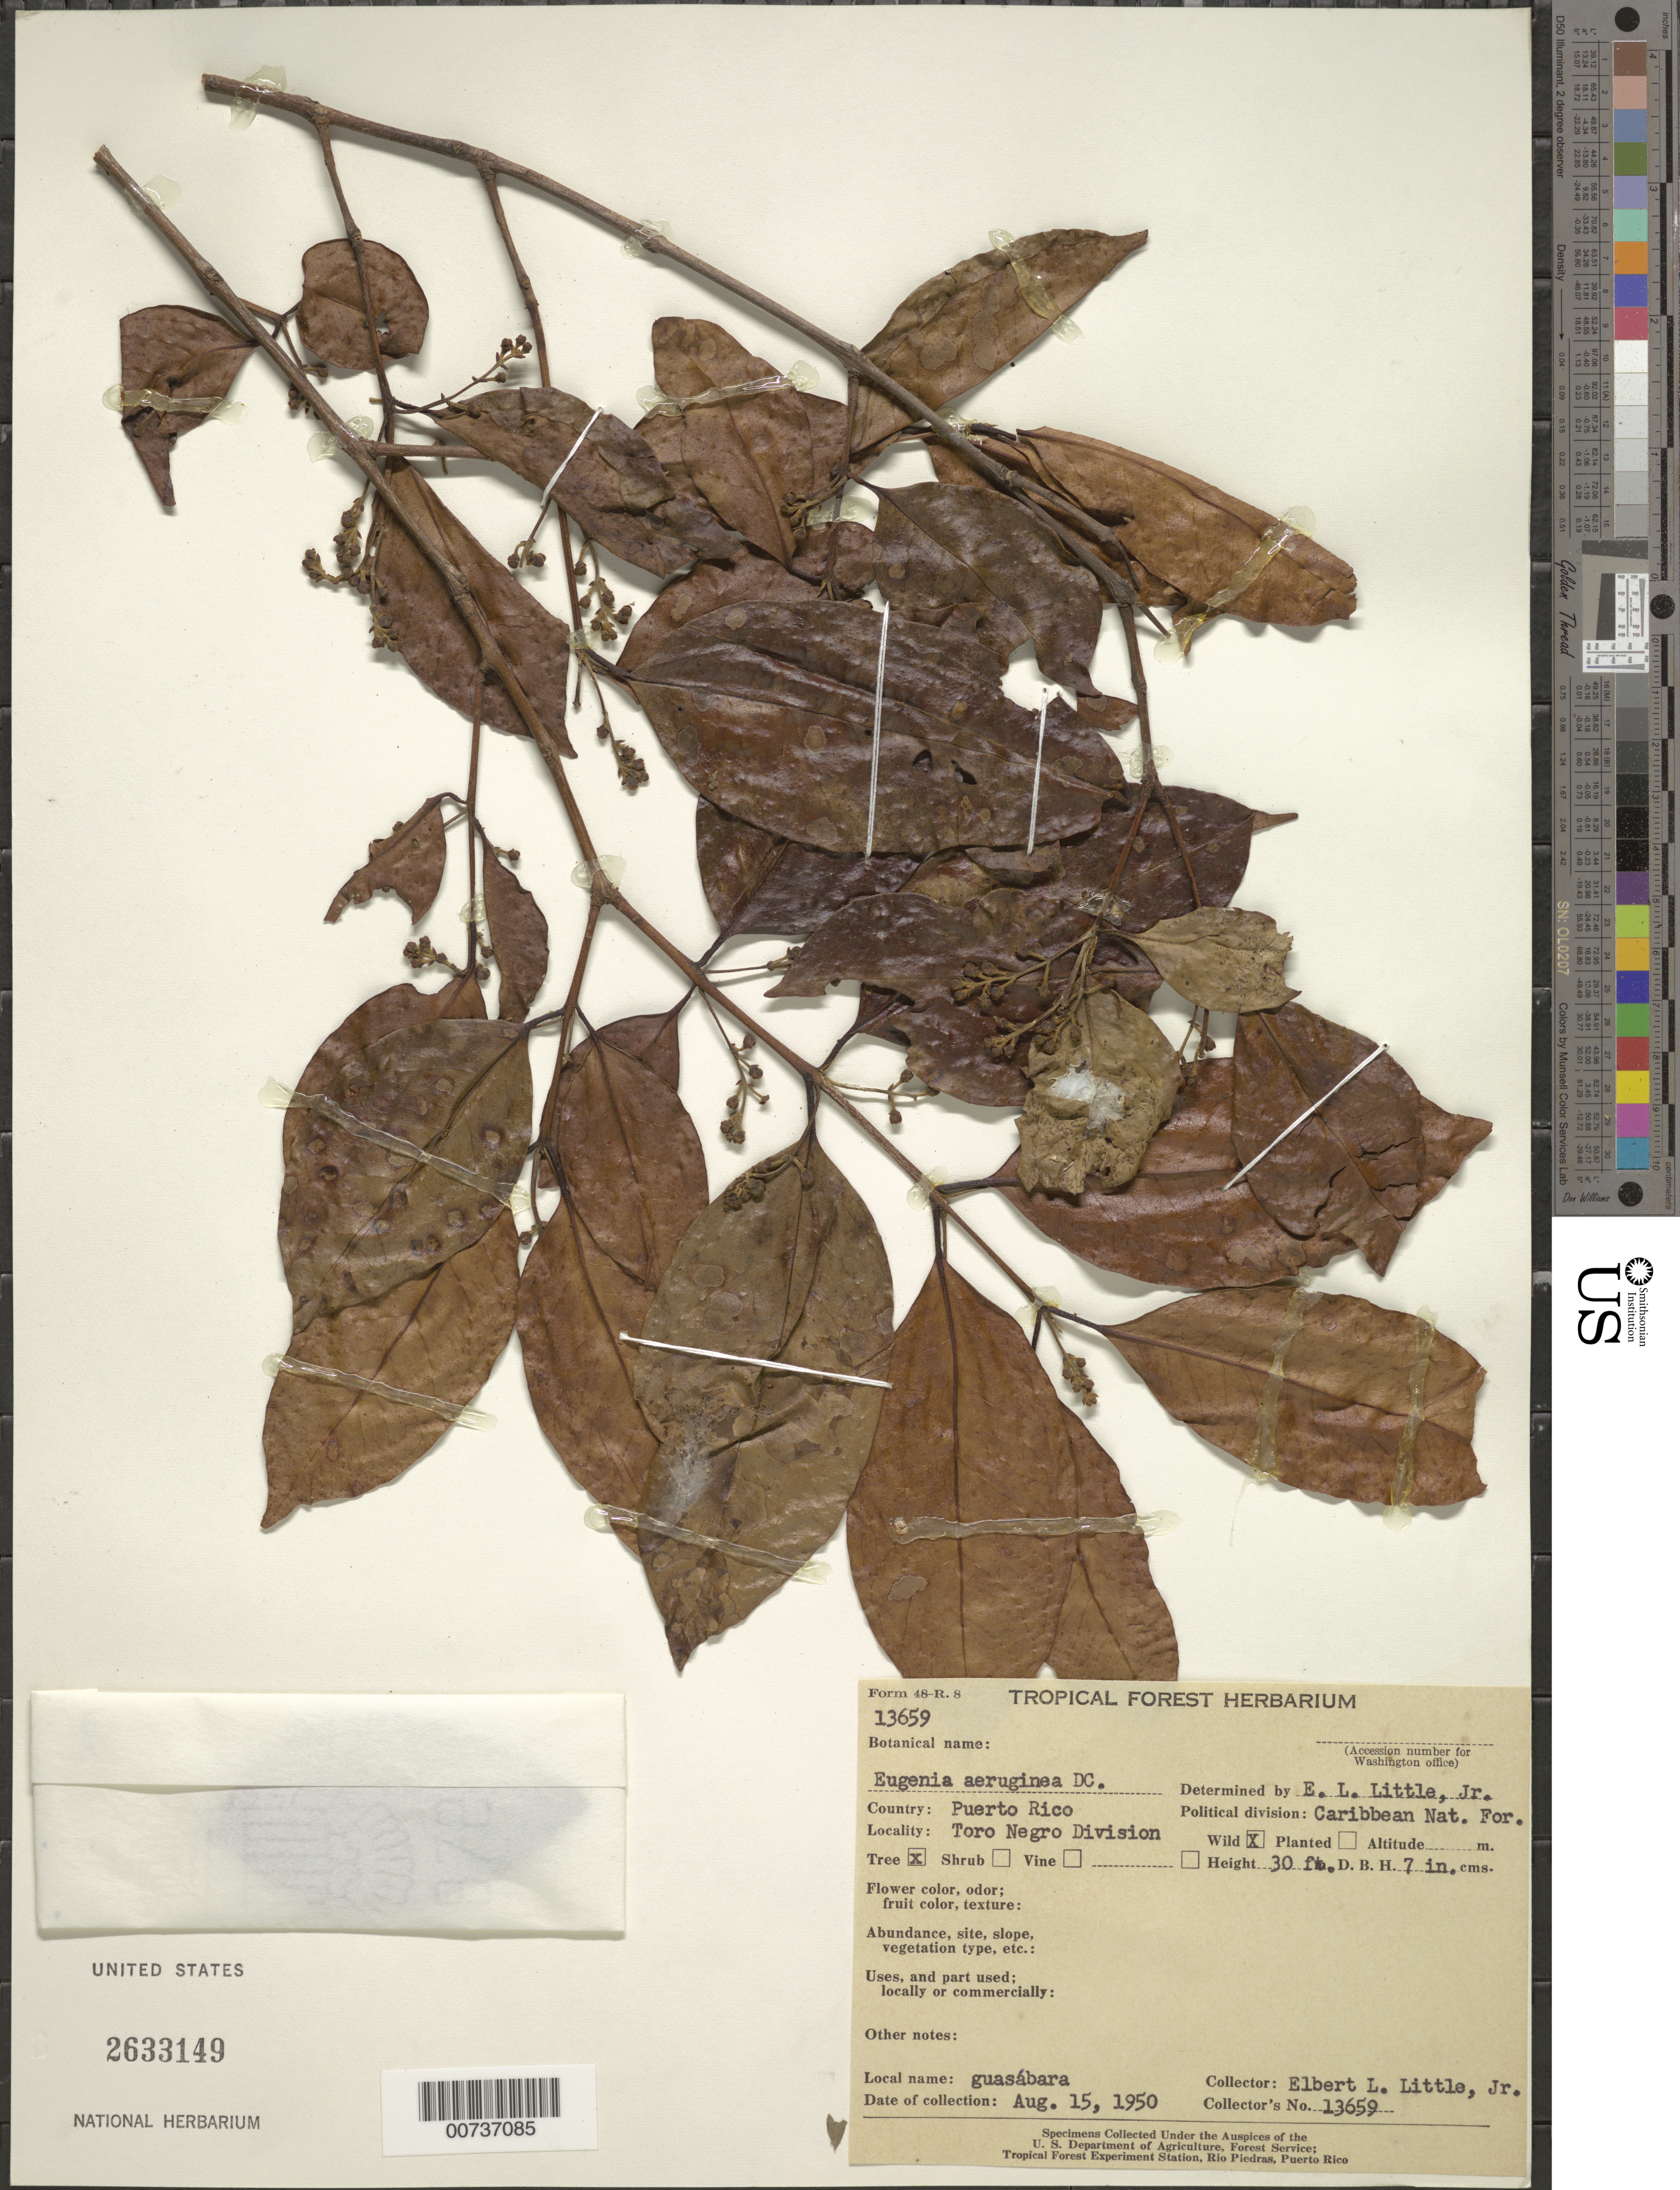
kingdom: Plantae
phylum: Tracheophyta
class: Magnoliopsida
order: Myrtales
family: Myrtaceae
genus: Eugenia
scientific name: Eugenia aeruginea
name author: DC.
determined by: Little, Elbert L., Jr., (FSSR), United States Department of Agriculture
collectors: E. L. Little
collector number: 13659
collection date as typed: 15 Aug 1950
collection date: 1950-08-15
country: Puerto Rico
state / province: Río Grande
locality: Caribbean National Forest, Toro Negro Division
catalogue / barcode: US 2633149